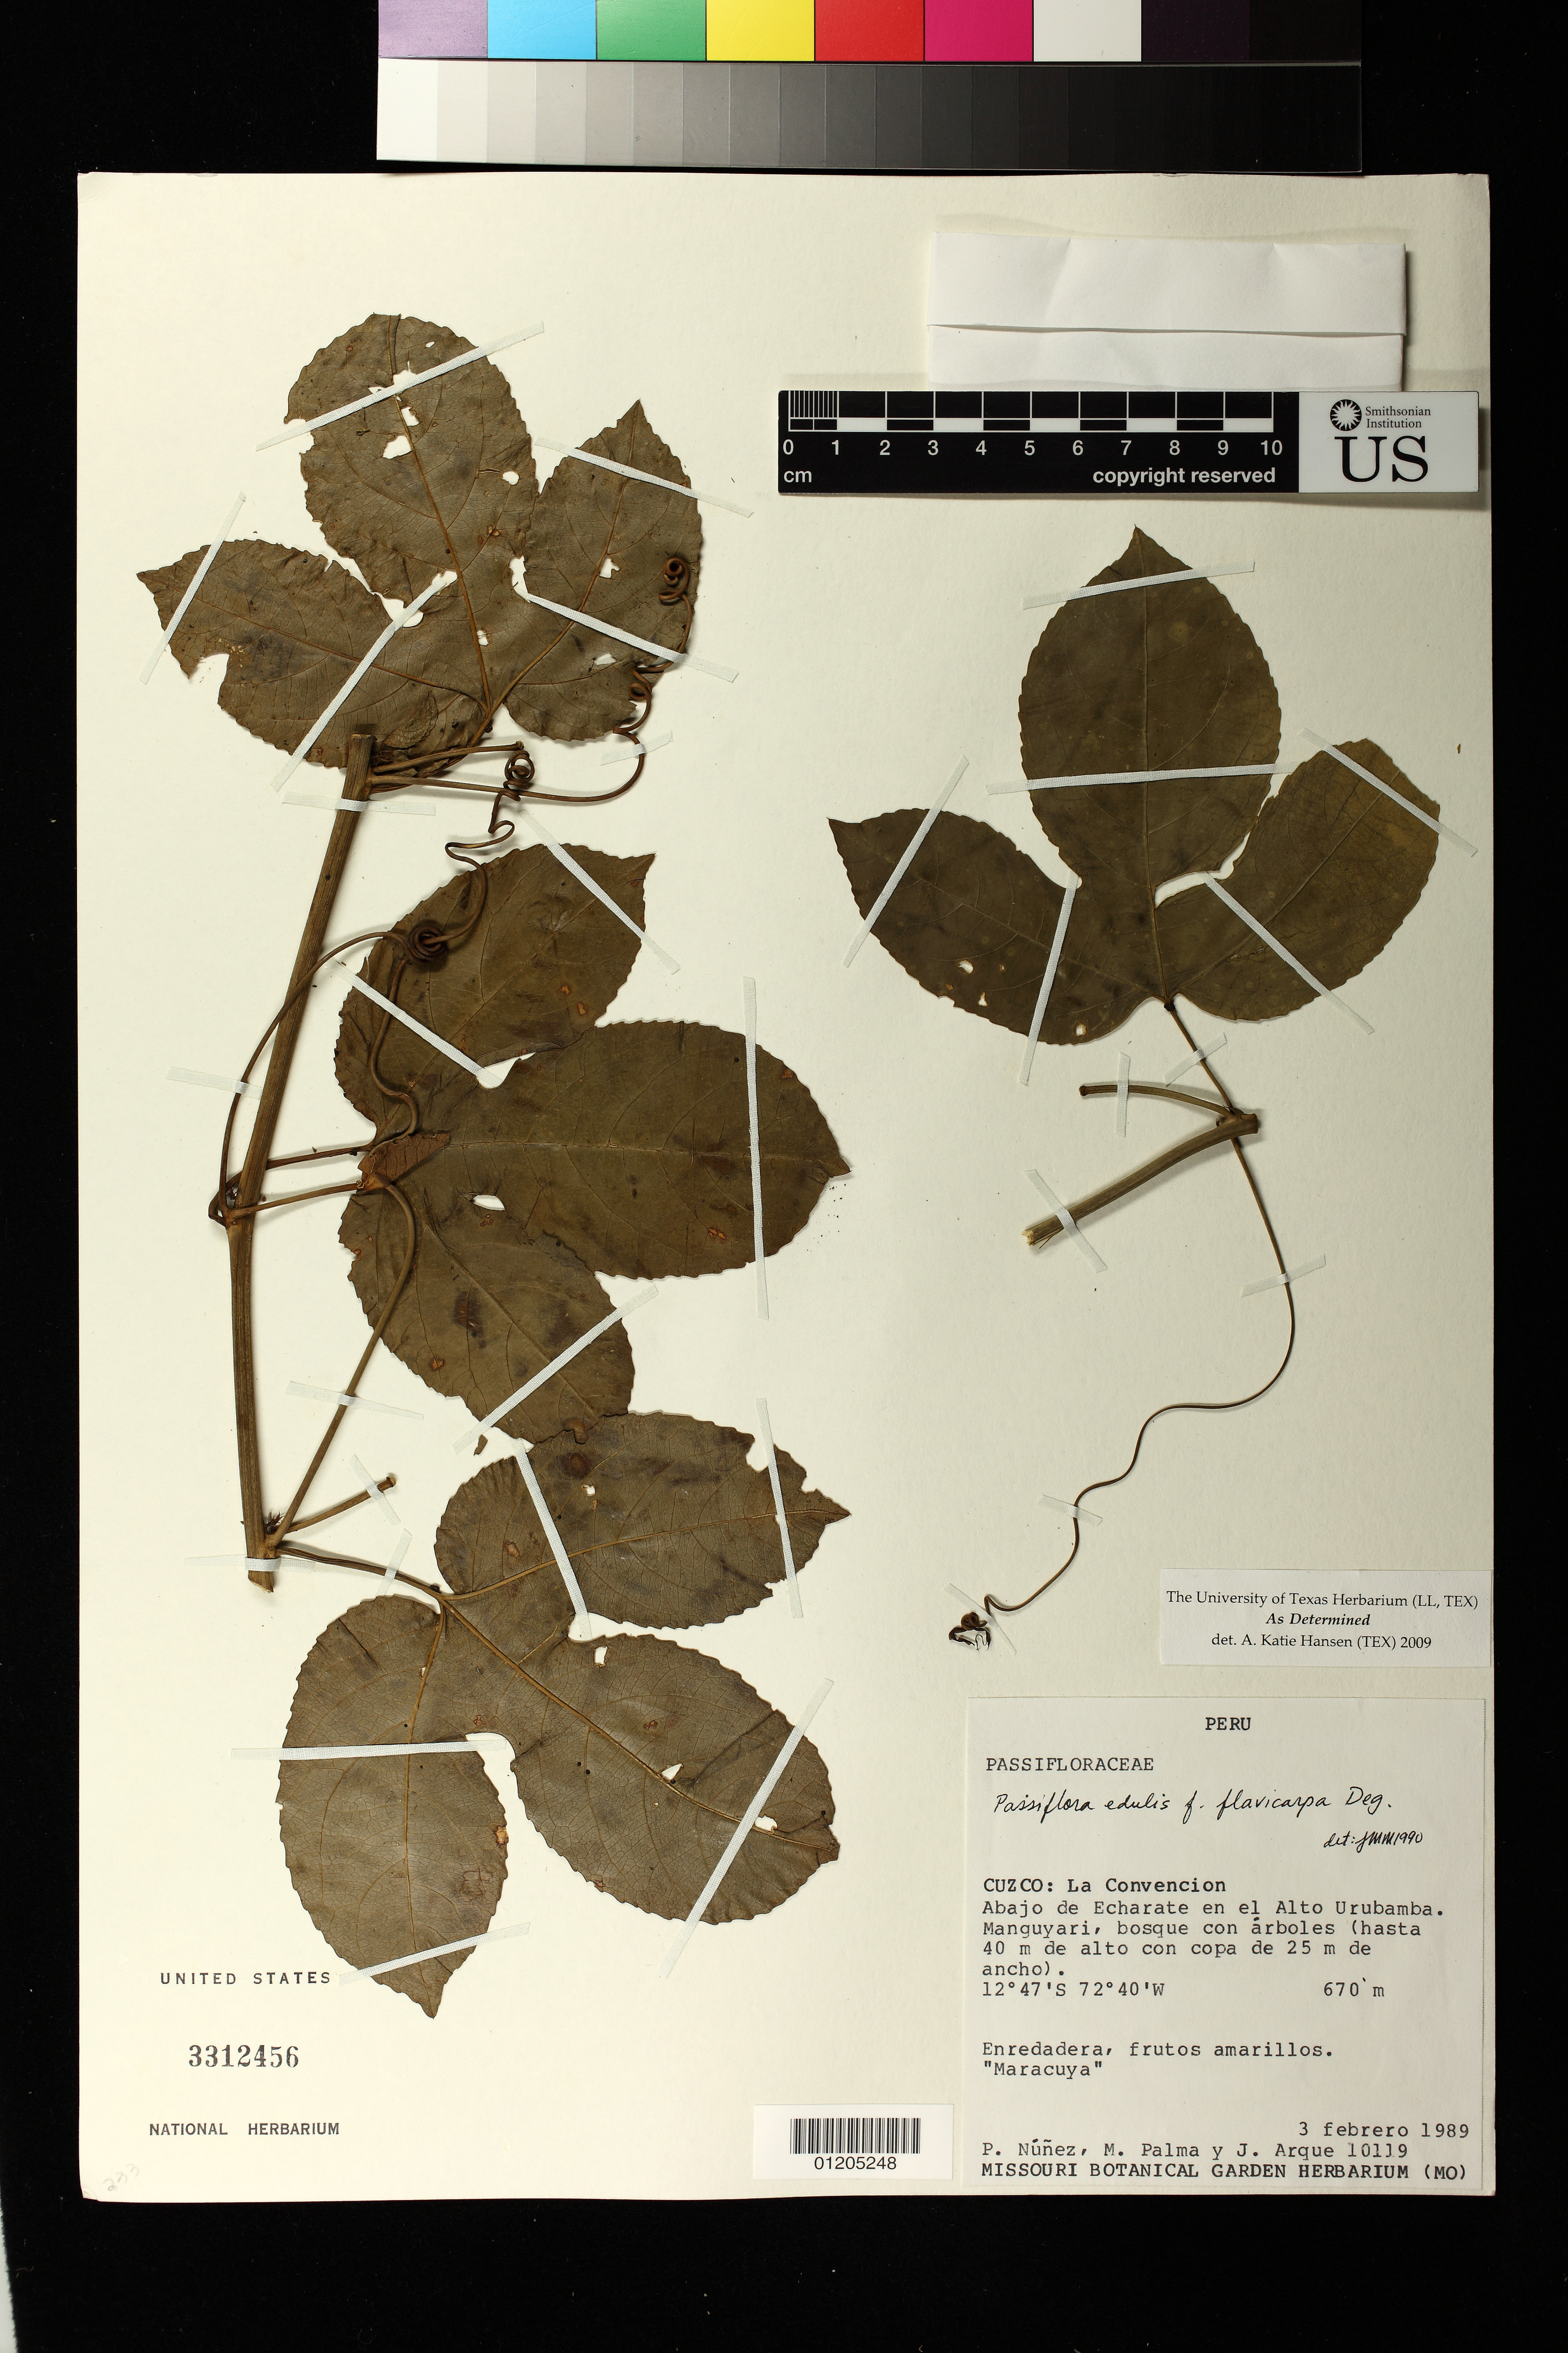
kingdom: Plantae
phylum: Tracheophyta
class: Magnoliopsida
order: Malpighiales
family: Passifloraceae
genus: Passiflora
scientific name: Passiflora edulis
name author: Sims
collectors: P. Núñez, M. Palma & J. Arque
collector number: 10119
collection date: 1989-02-03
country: Peru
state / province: Cusco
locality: La Convencion.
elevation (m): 670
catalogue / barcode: US 3312456